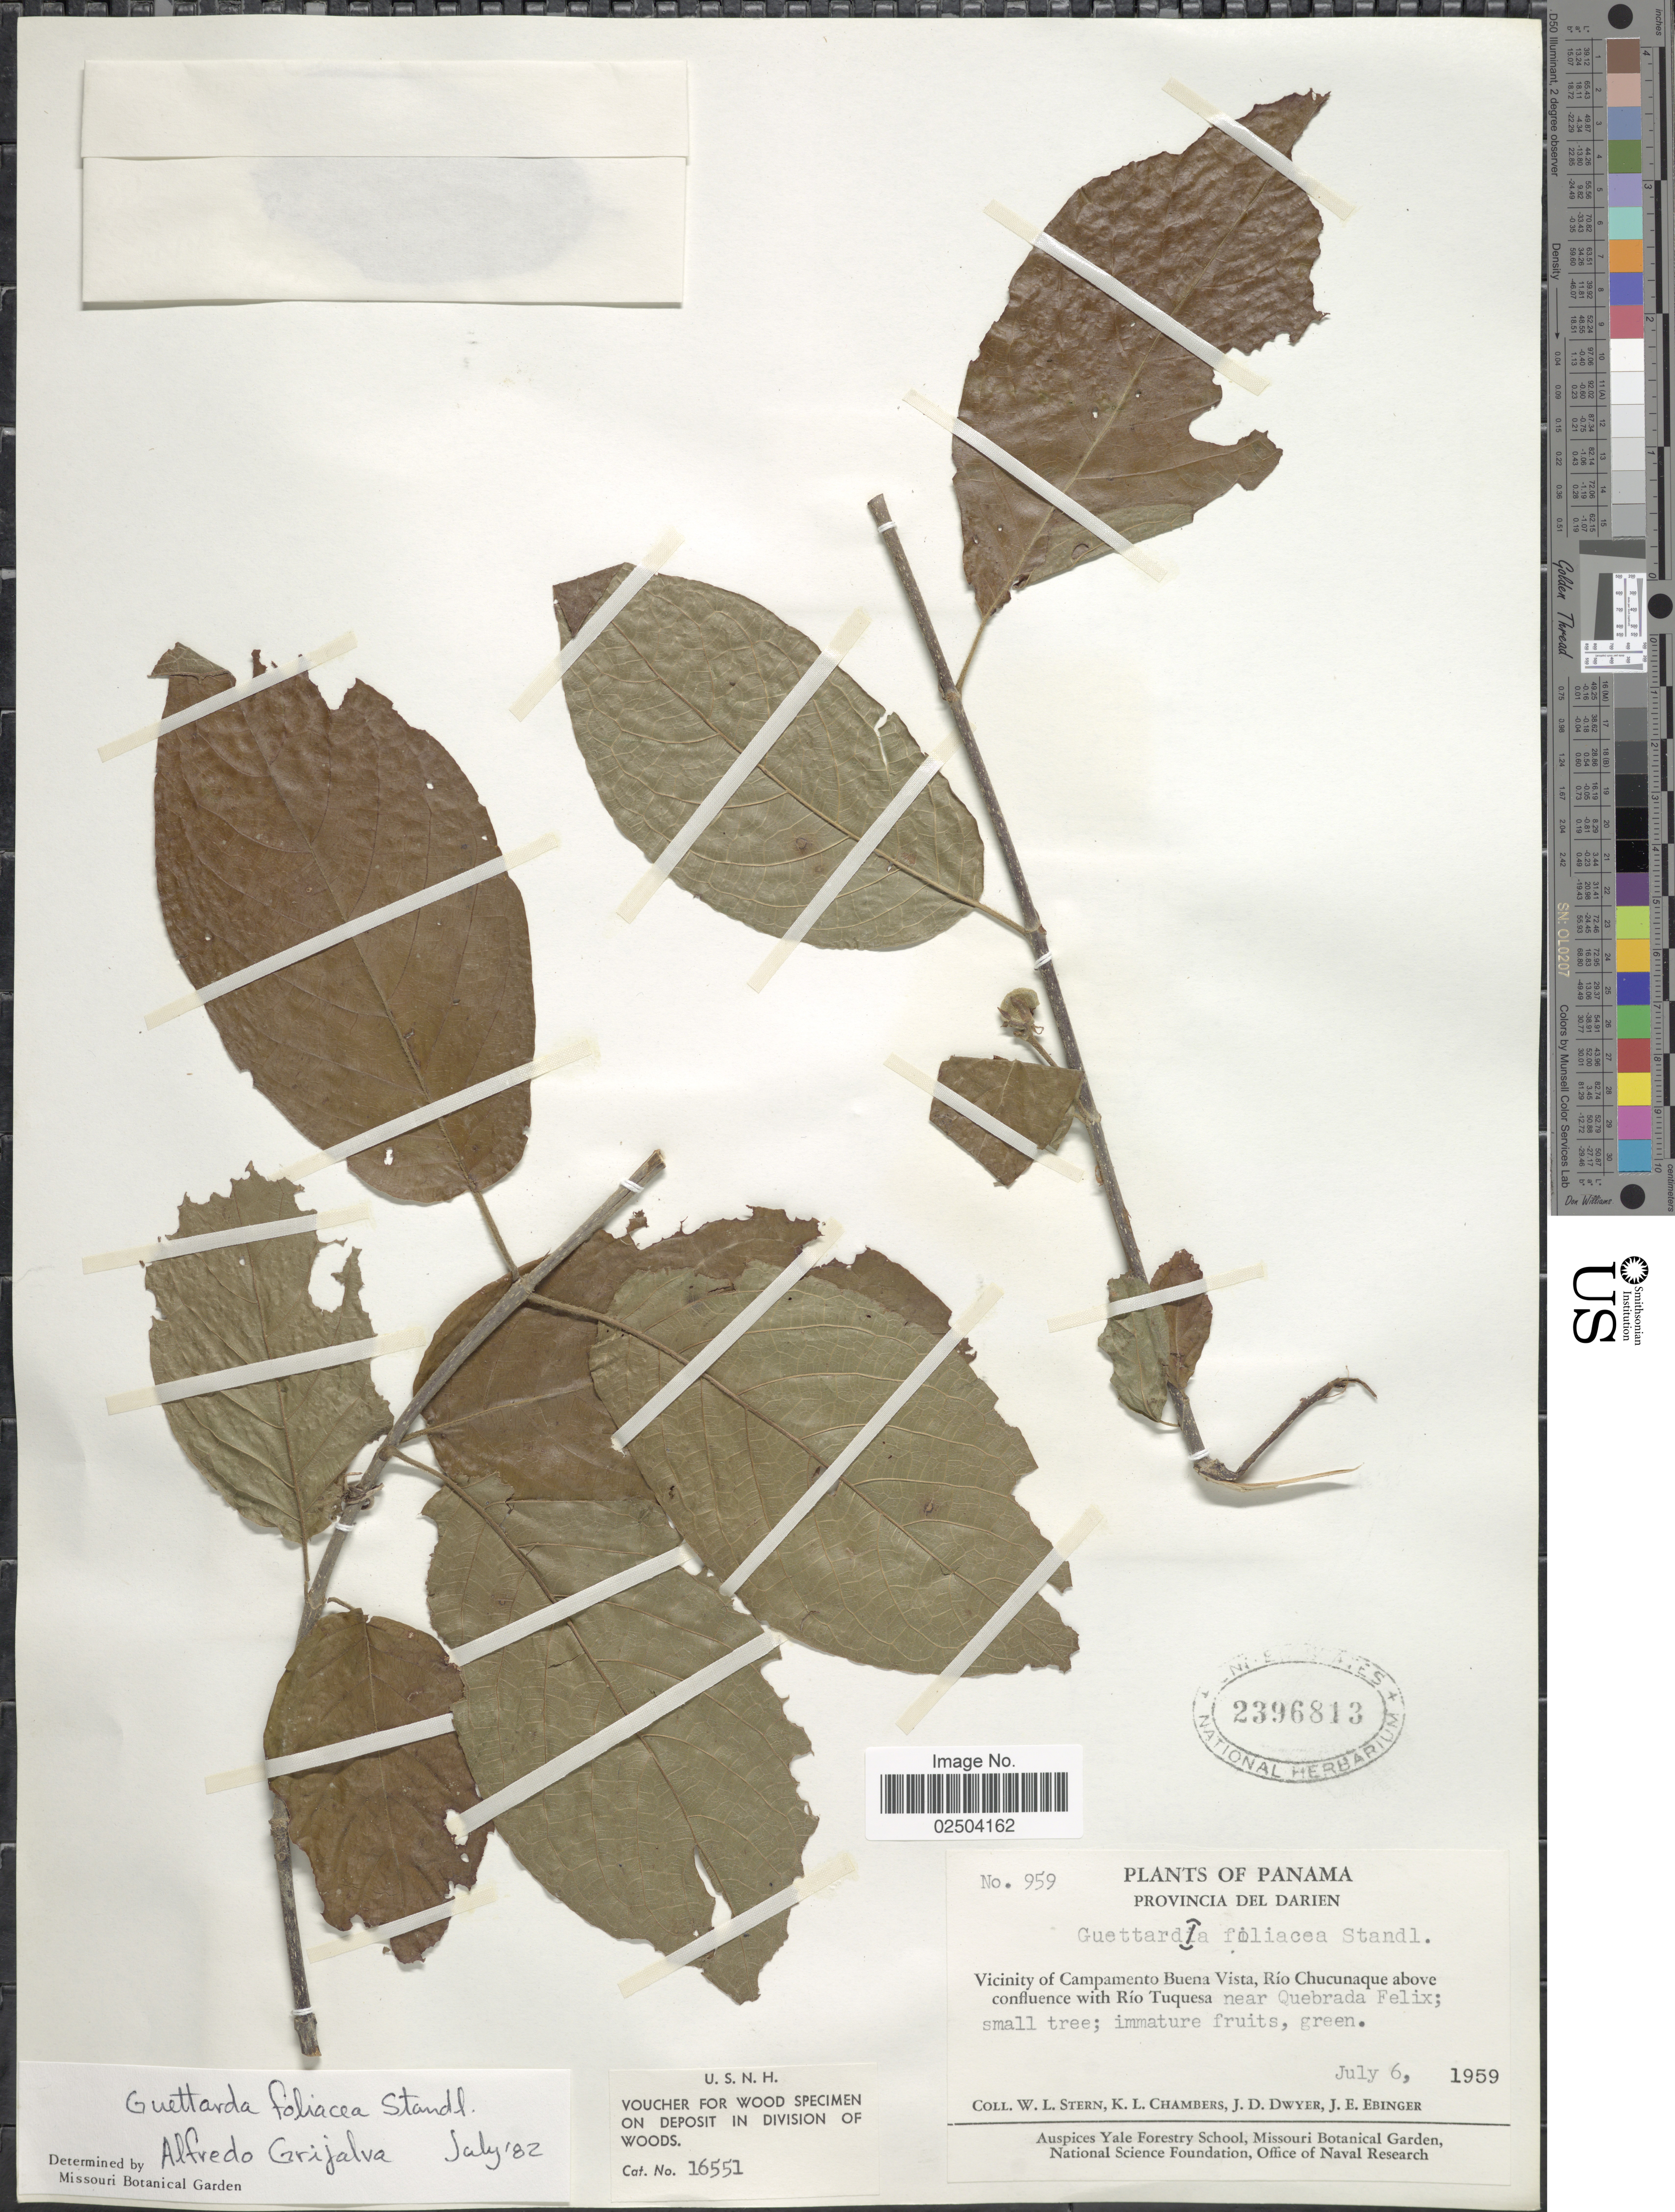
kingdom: Plantae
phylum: Tracheophyta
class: Magnoliopsida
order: Gentianales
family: Rubiaceae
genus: Guettarda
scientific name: Guettarda foliacea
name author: Standl.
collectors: W. L. Stern, K. Chambers, J. D. Dwyer & J. Ebinger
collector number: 959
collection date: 1959-07-06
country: Panama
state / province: Darién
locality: Vicinity of Campamento Buena Vista, Rio Chucunaque above confluence with Rio Tuquesa near Quebrada Felix.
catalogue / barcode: US 2396813